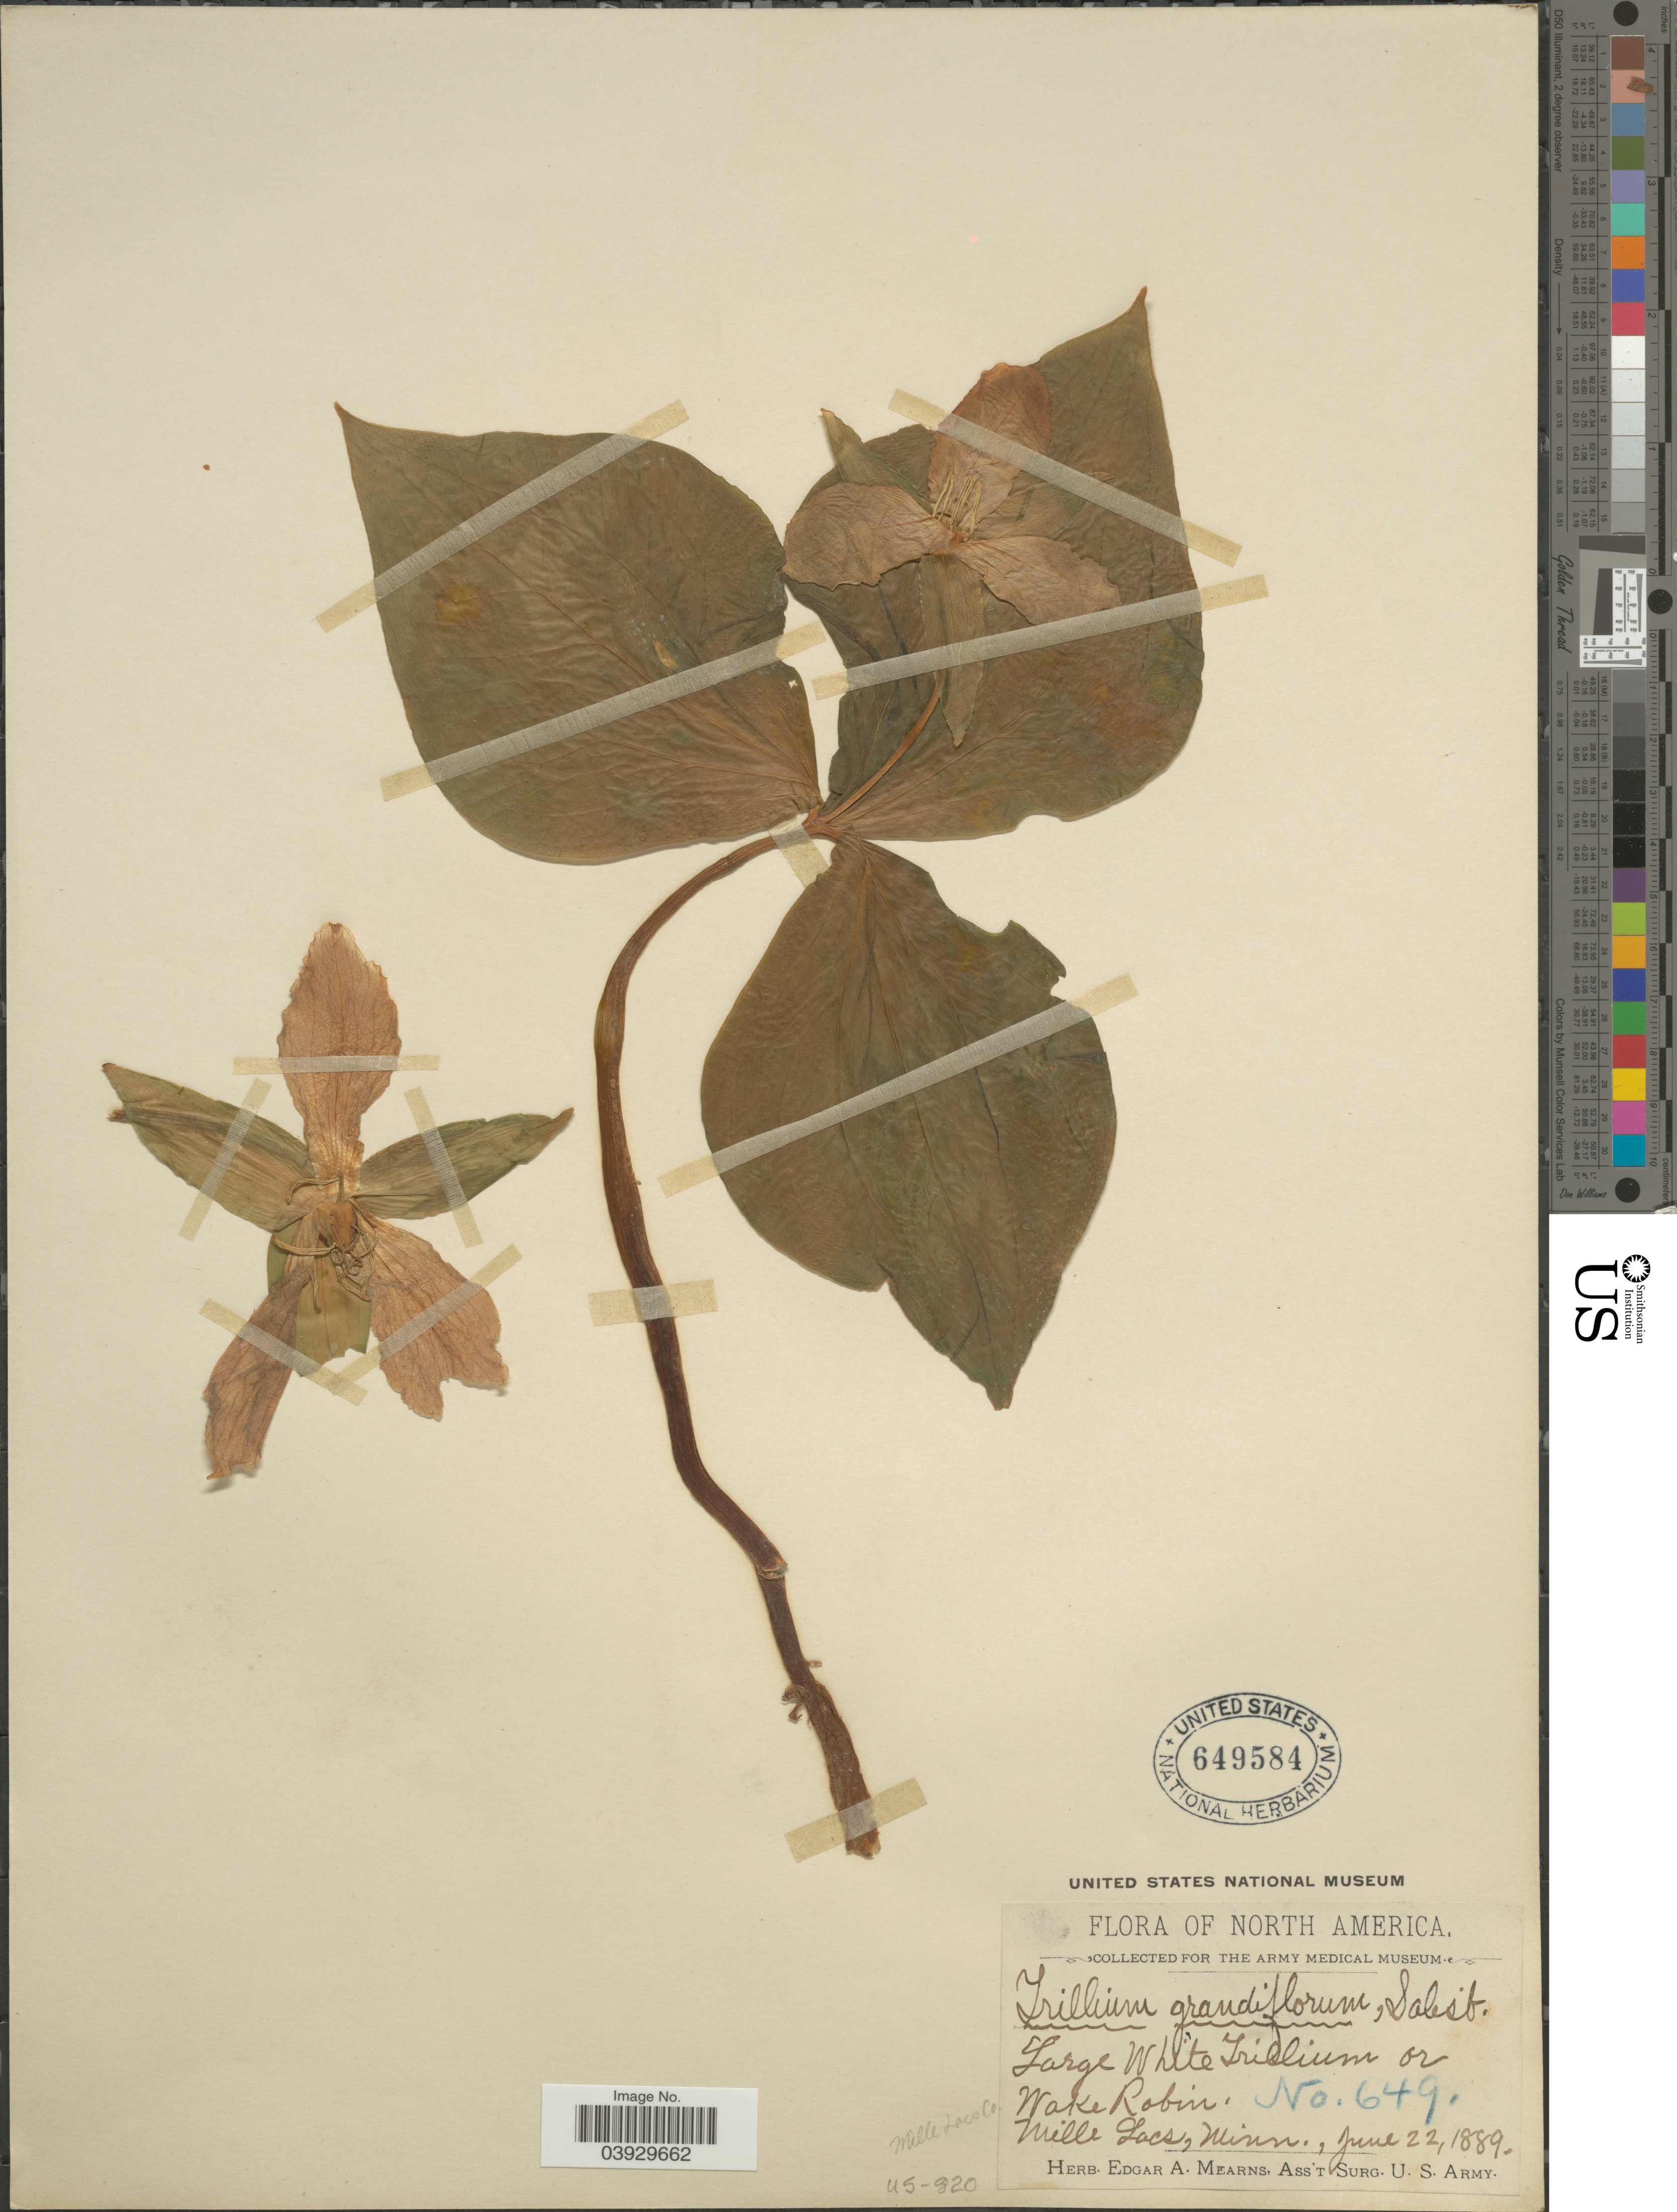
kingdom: Plantae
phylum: Tracheophyta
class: Liliopsida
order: Liliales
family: Melanthiaceae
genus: Trillium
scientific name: Trillium grandiflorum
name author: (Michx.) Salisb.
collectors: ex herb. Edgar A. Mearns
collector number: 649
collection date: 1889-06-22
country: United States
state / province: Minnesota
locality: Mille Lacs Co. Mille Lacs.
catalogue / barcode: US 649584